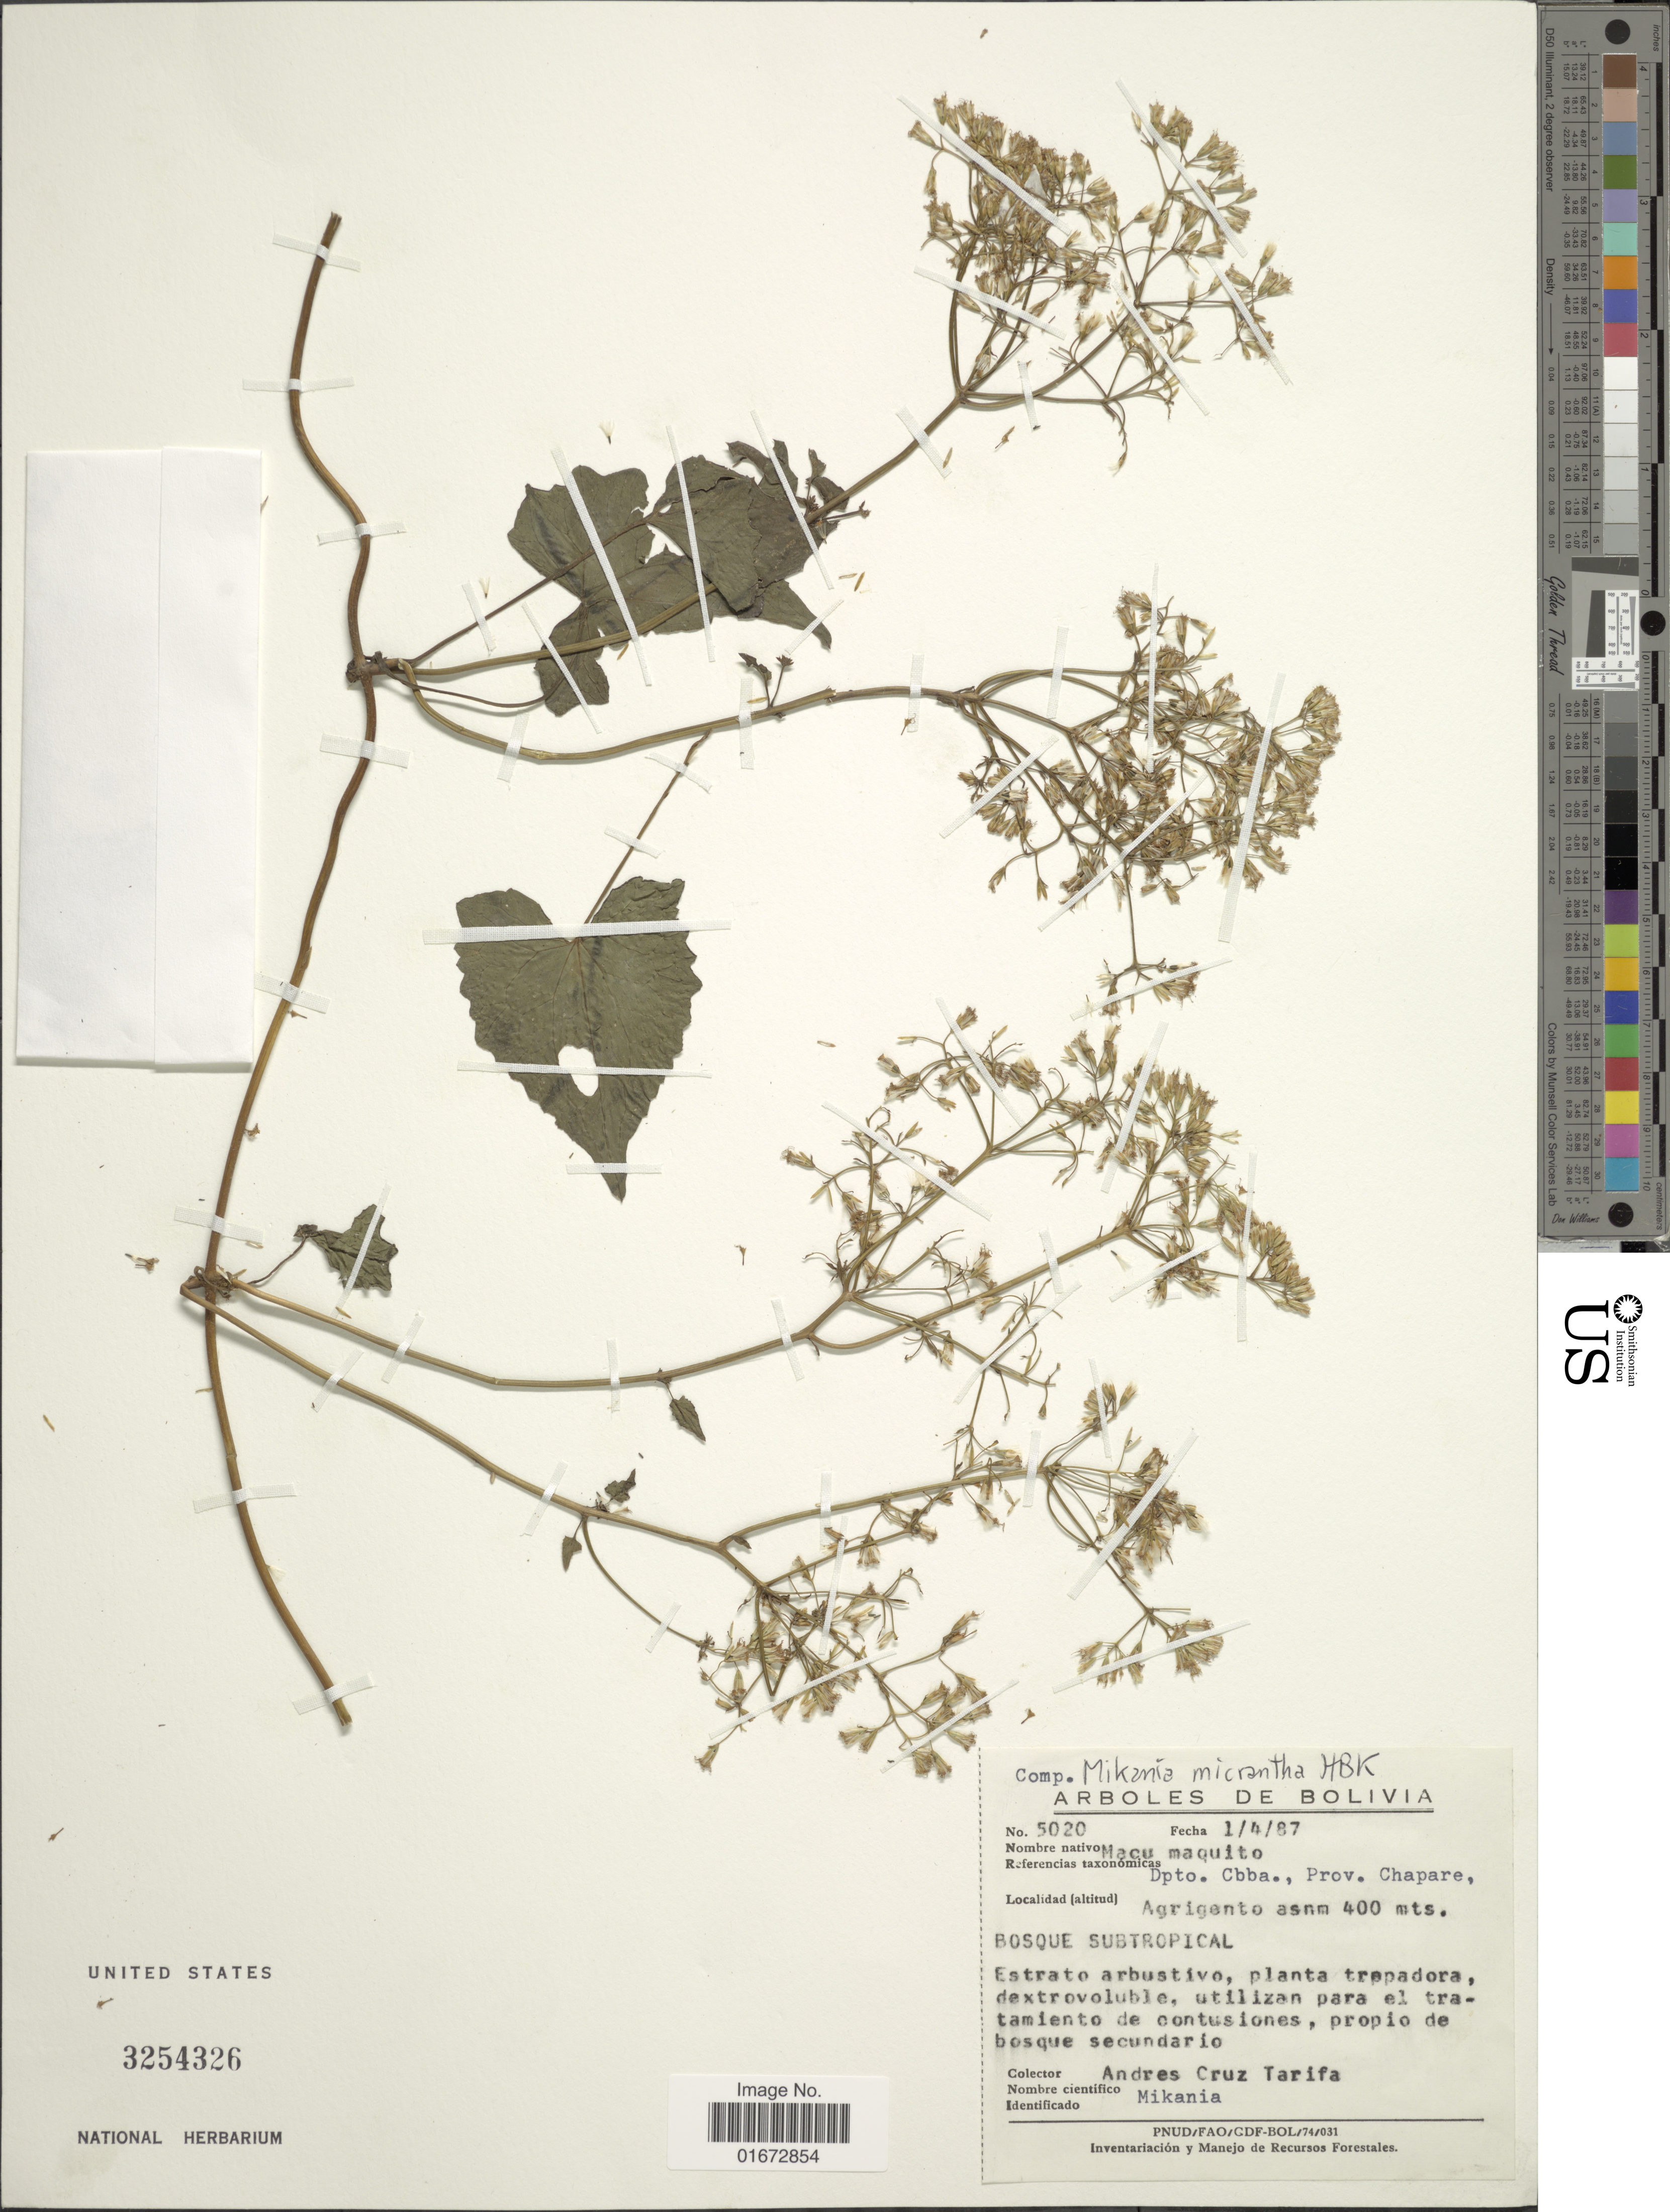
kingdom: Plantae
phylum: Tracheophyta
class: Magnoliopsida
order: Asterales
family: Asteraceae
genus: Mikania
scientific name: Mikania micrantha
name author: Kunth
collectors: A. Cruz Tarifa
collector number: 5020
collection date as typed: Transcribed d/m/y: 1/4/87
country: Bolivia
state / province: Cochabamba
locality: Dpto. Cbba., Prov. Chapare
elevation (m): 400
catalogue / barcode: US 3254326